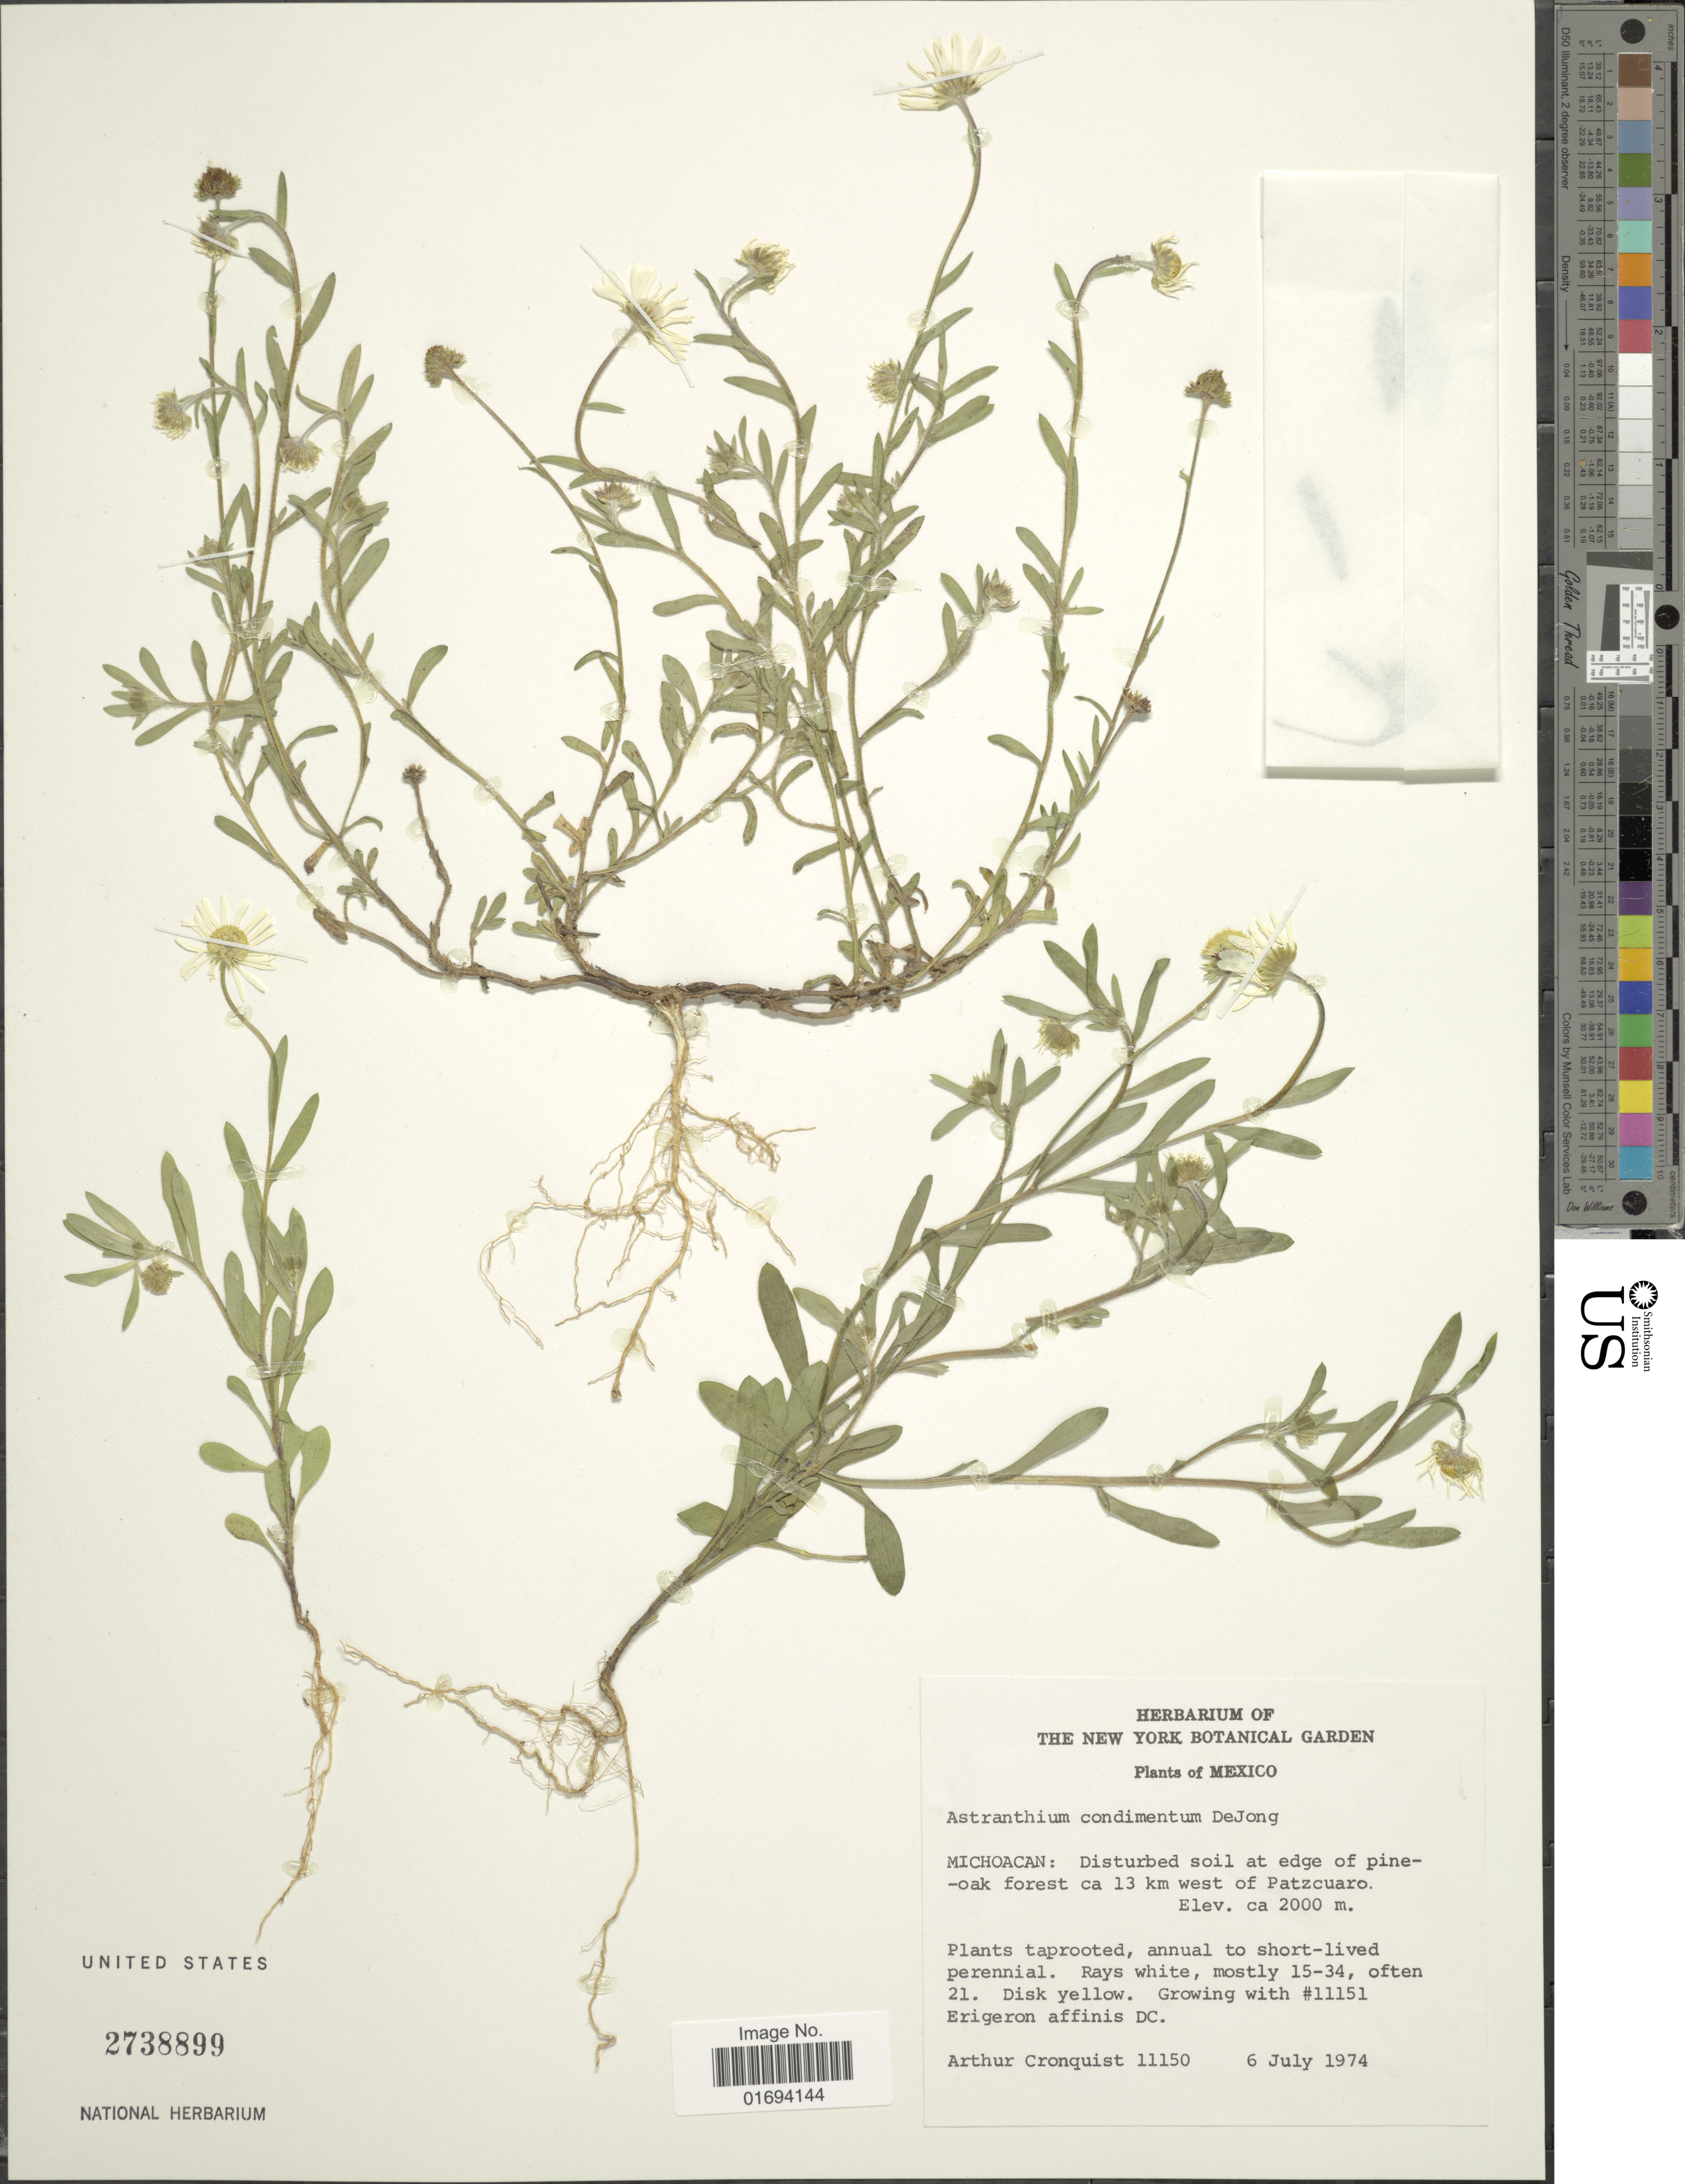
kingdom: Plantae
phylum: Tracheophyta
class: Magnoliopsida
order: Asterales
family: Asteraceae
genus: Astranthium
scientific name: Astranthium condimentum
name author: (Dejong)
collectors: A. J. Cronquist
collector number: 11150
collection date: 1974-07-06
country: Mexico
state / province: Michoacán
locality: Disturbed soil at edge of pine-oak forest ca 13 km west of Patzcuaro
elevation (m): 2000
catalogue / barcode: US 2738899